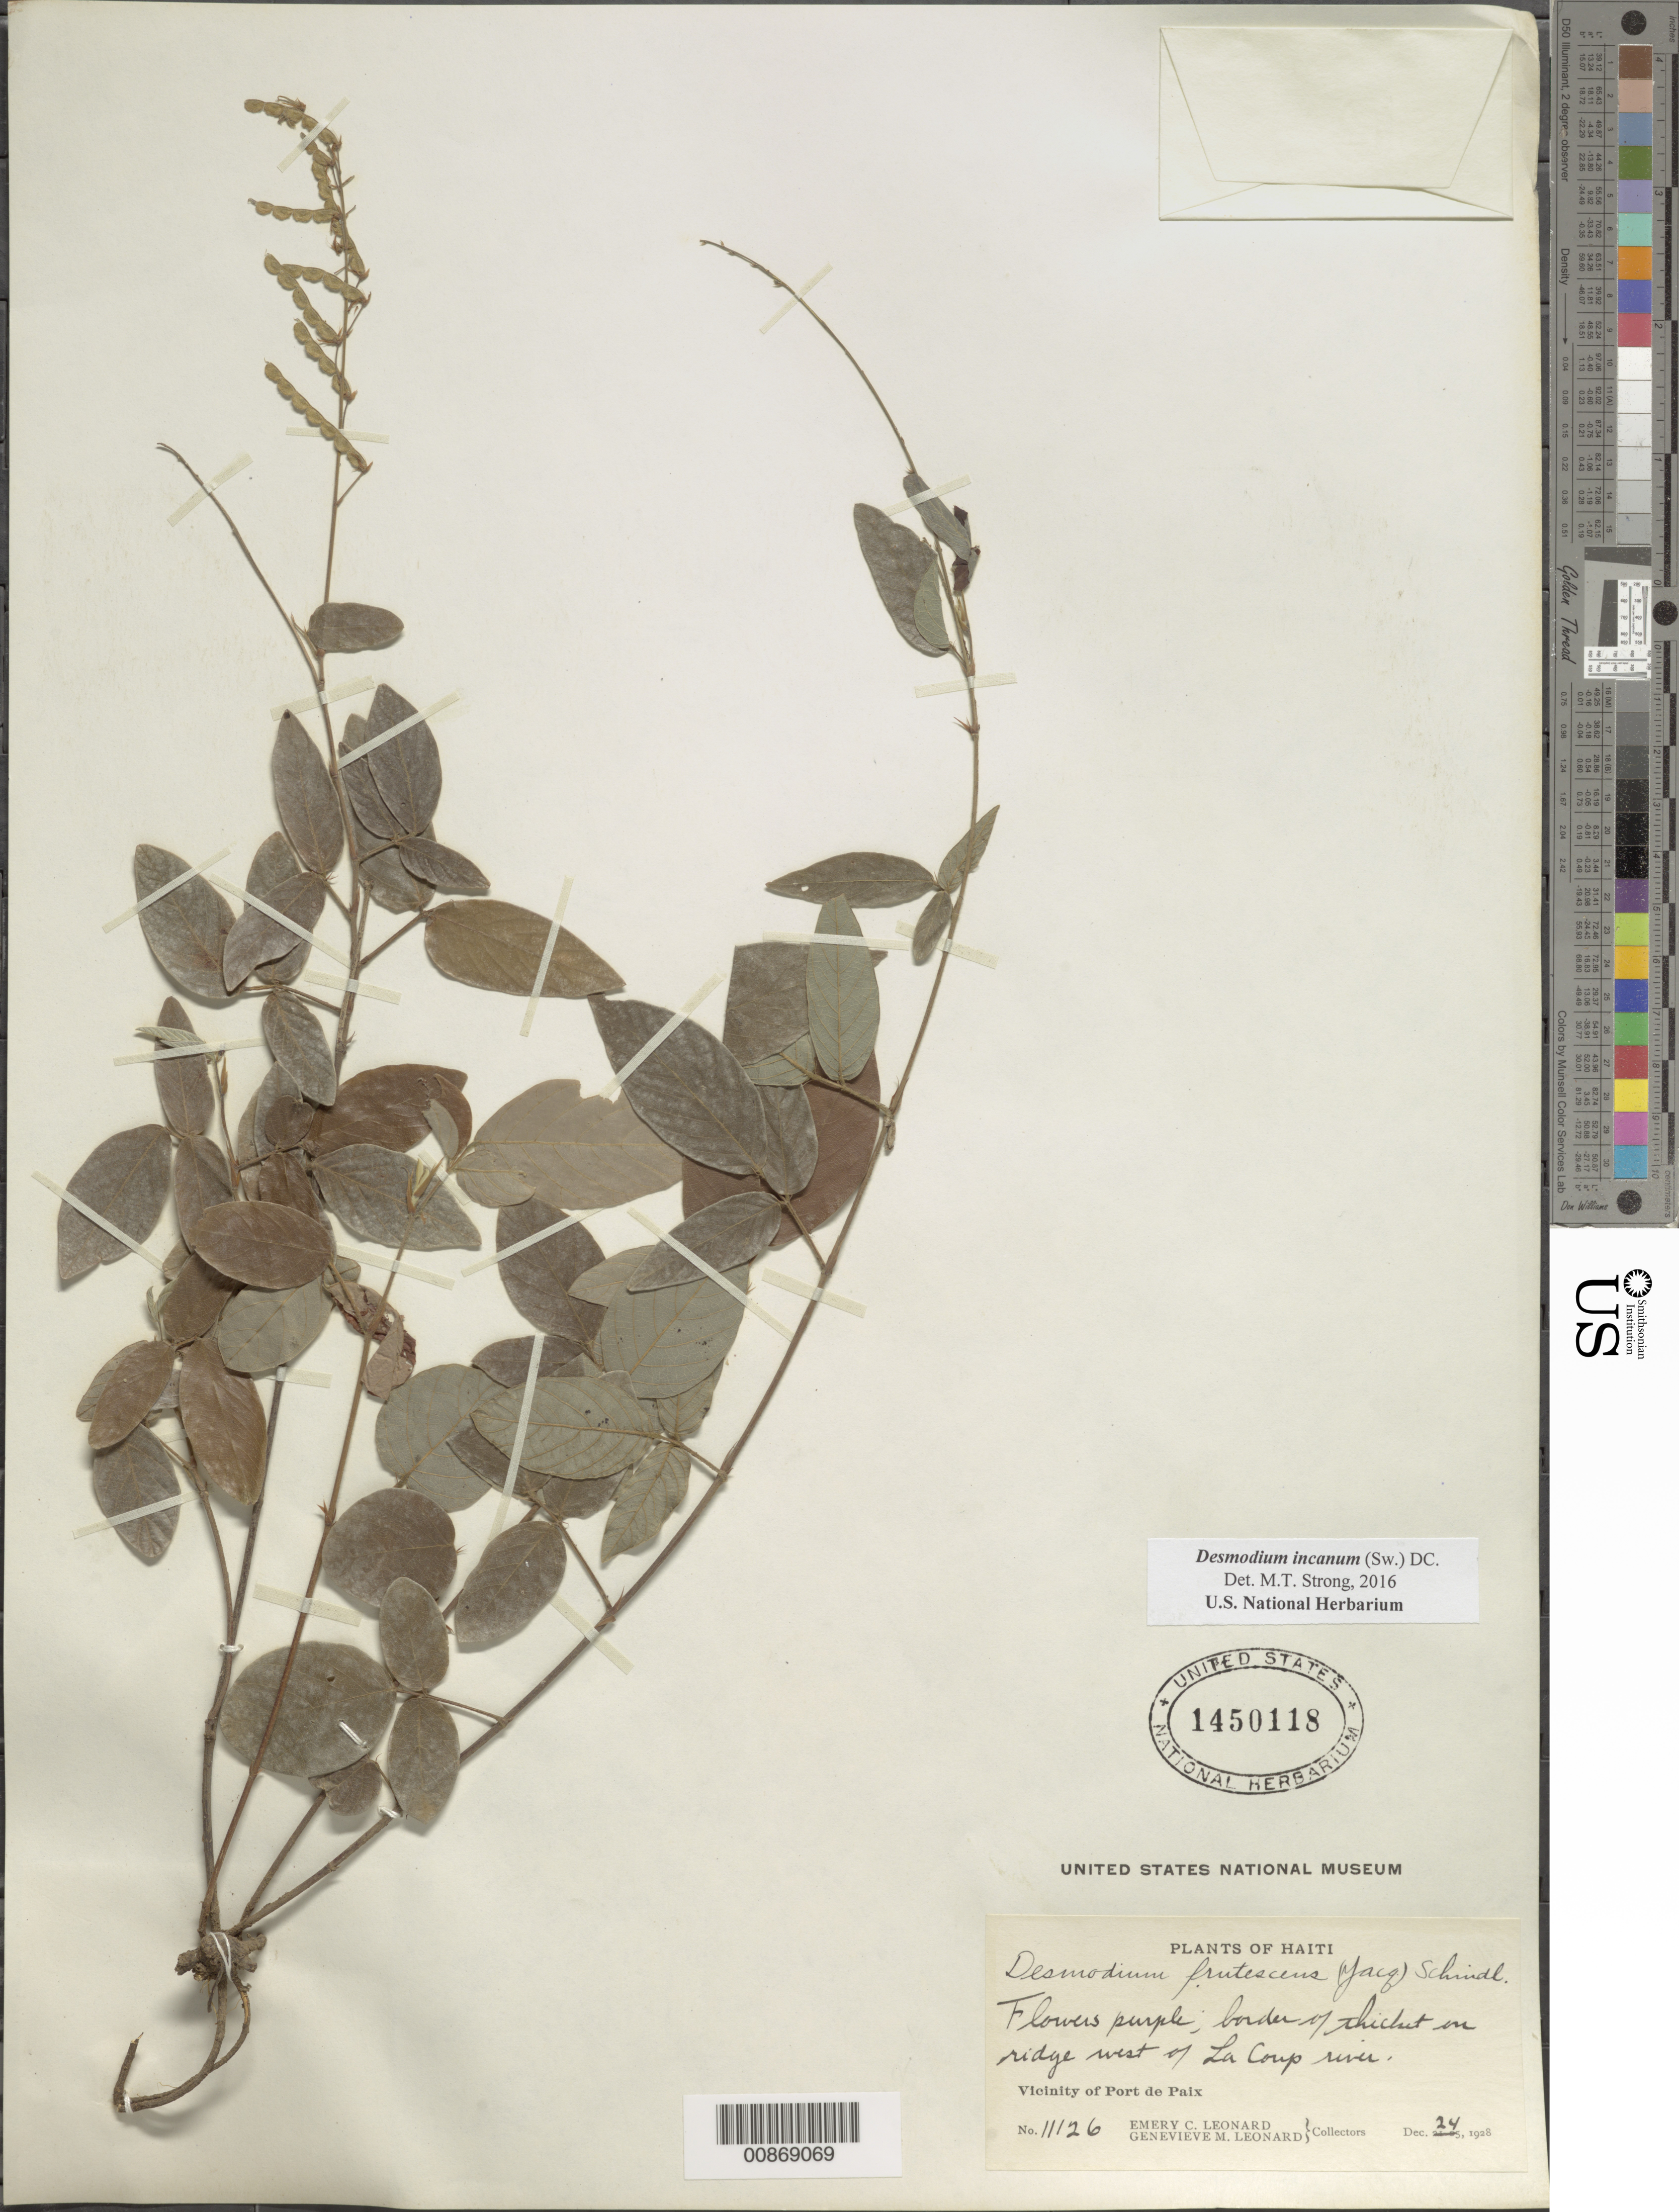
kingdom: Plantae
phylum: Tracheophyta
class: Magnoliopsida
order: Fabales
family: Fabaceae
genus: Desmodium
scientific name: Desmodium incanum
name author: (Sw.) DC.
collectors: E. C. Leonard & G. M. Leonard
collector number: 11126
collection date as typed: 24 Dec 1928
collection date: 1928-12-24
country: Haiti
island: Hispaniola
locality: Vicinity of Port-de-Paix. On ridge west of La Coup river.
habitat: Border of thicket on ridge.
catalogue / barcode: US 1450118